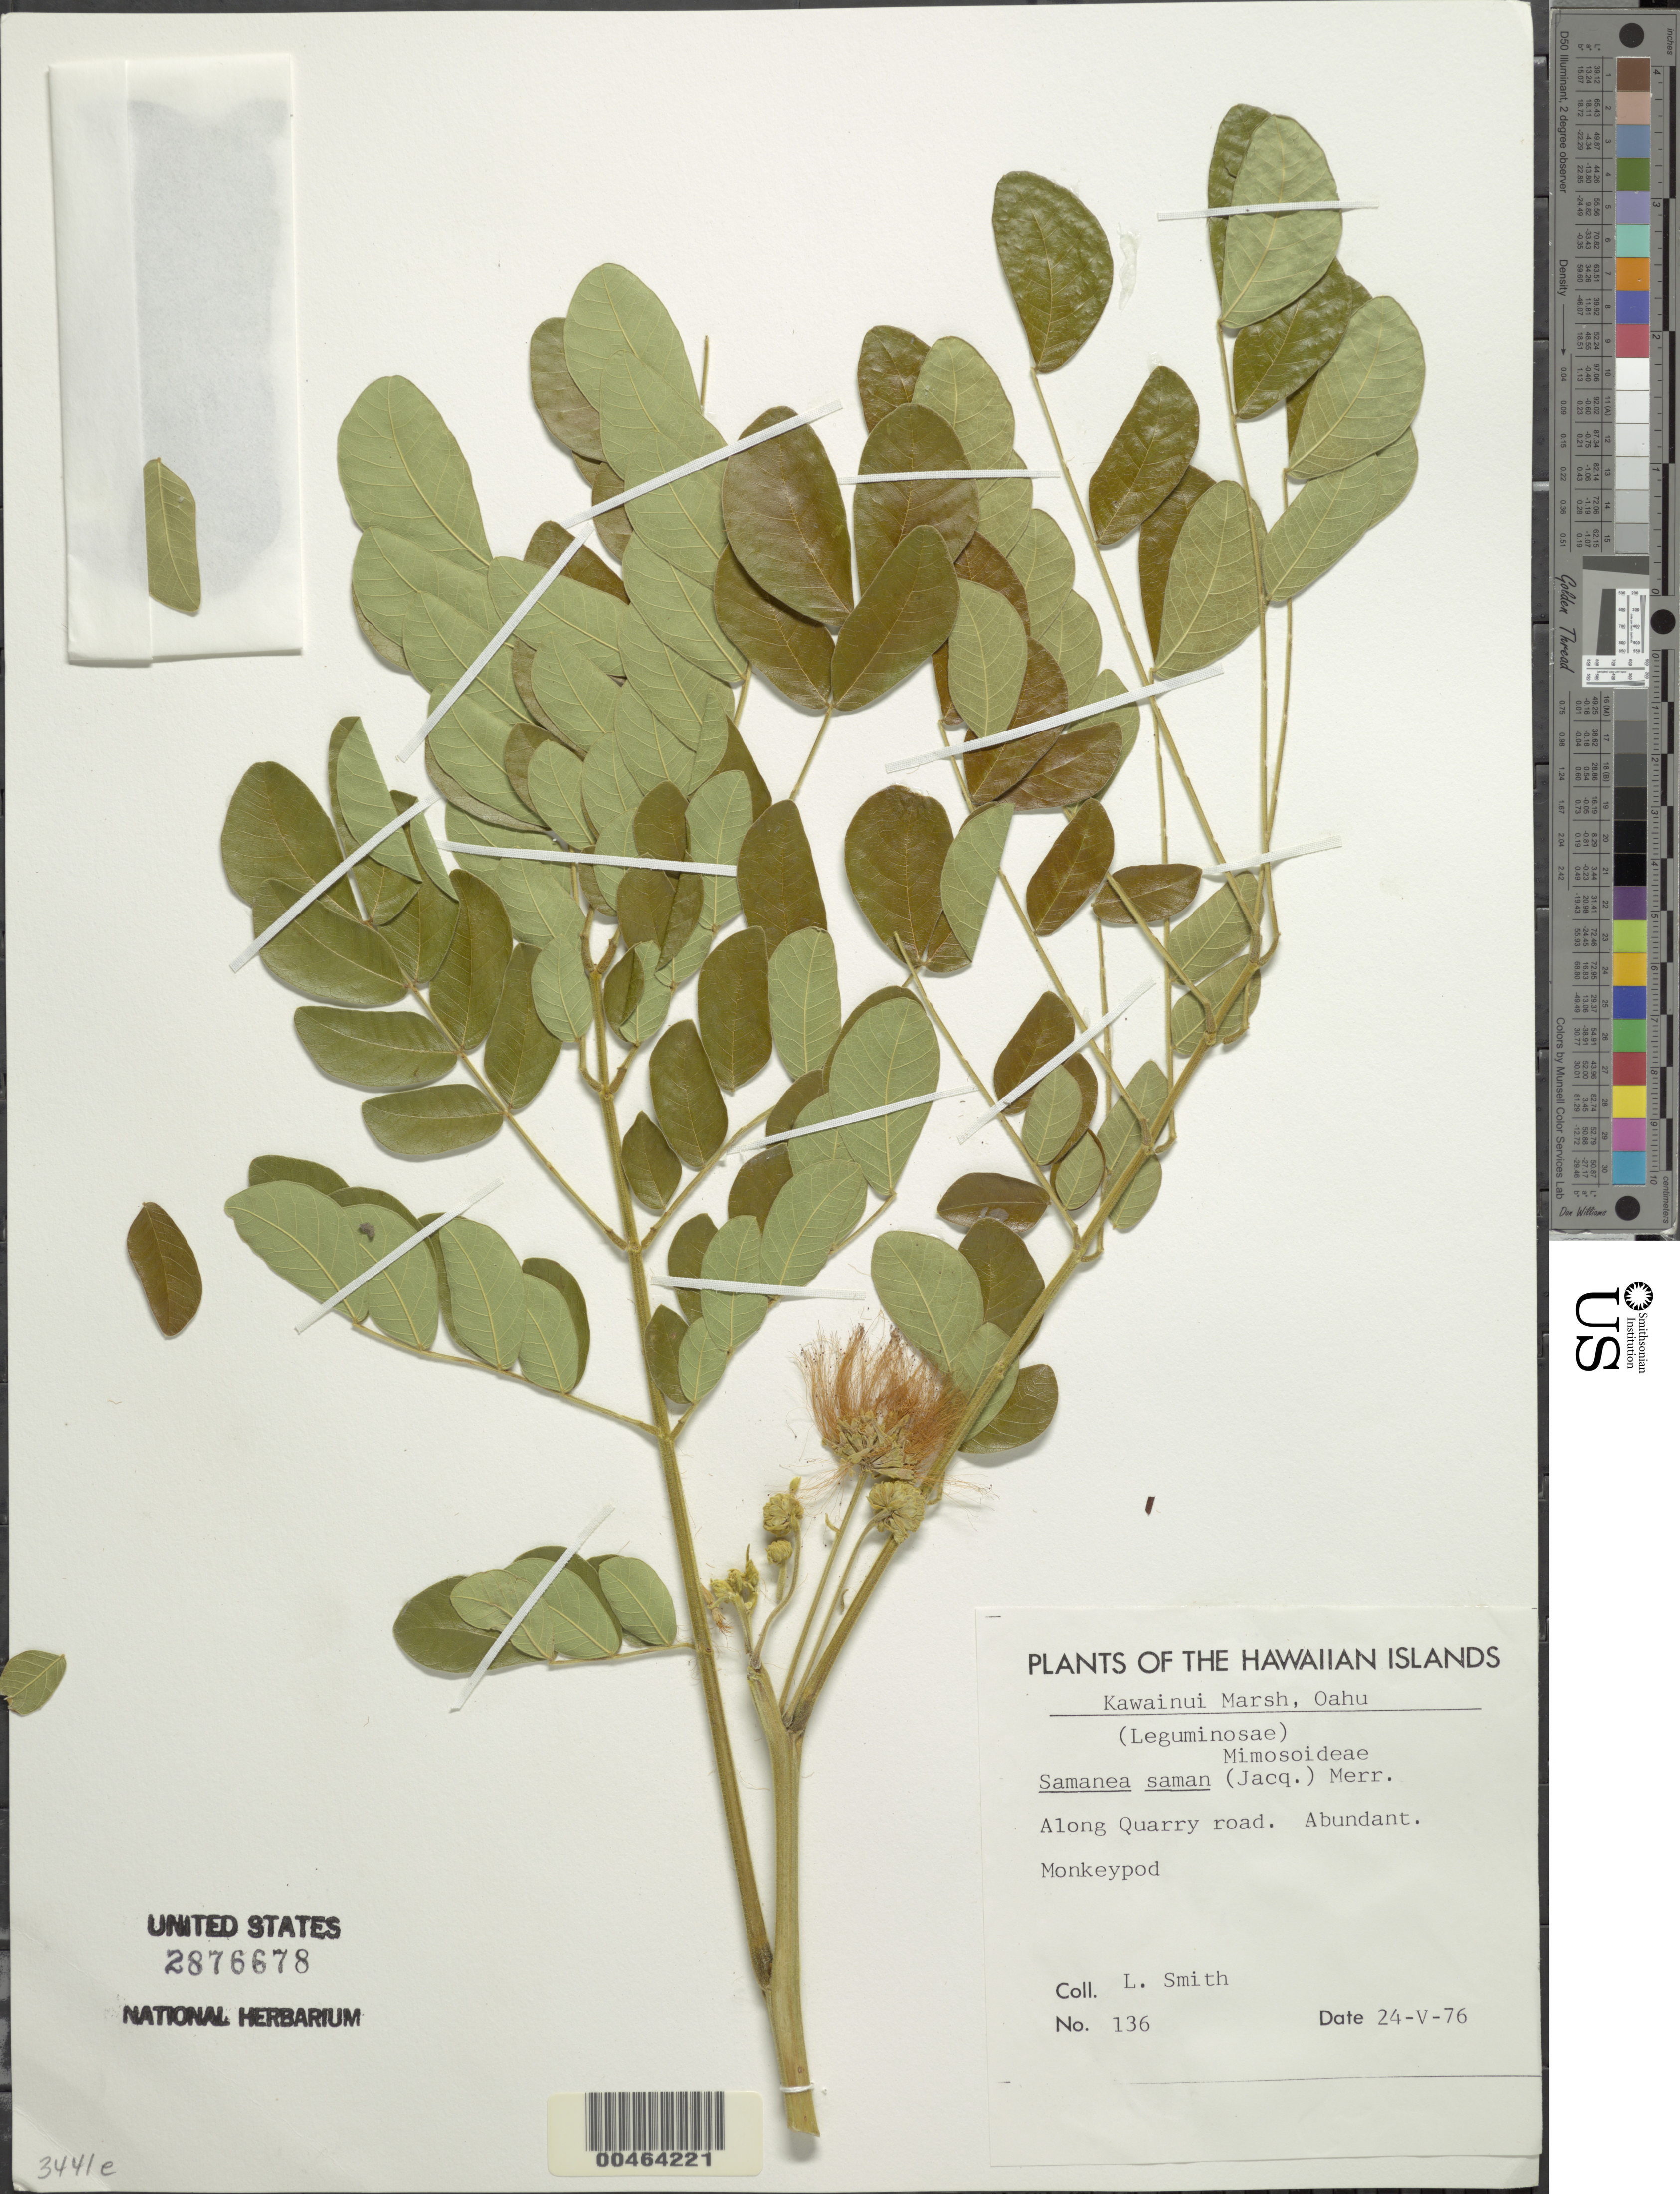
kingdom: Plantae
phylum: Tracheophyta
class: Magnoliopsida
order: Fabales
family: Fabaceae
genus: Samanea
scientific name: Samanea saman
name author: (Jacq.) Merr.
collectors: L. Smith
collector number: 136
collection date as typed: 24 May 1976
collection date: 1976-05-24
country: United States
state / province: Hawaii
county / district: Honolulu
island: Oahu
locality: Kawainui Marsh, along Quarry Rd.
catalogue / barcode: US 2876678